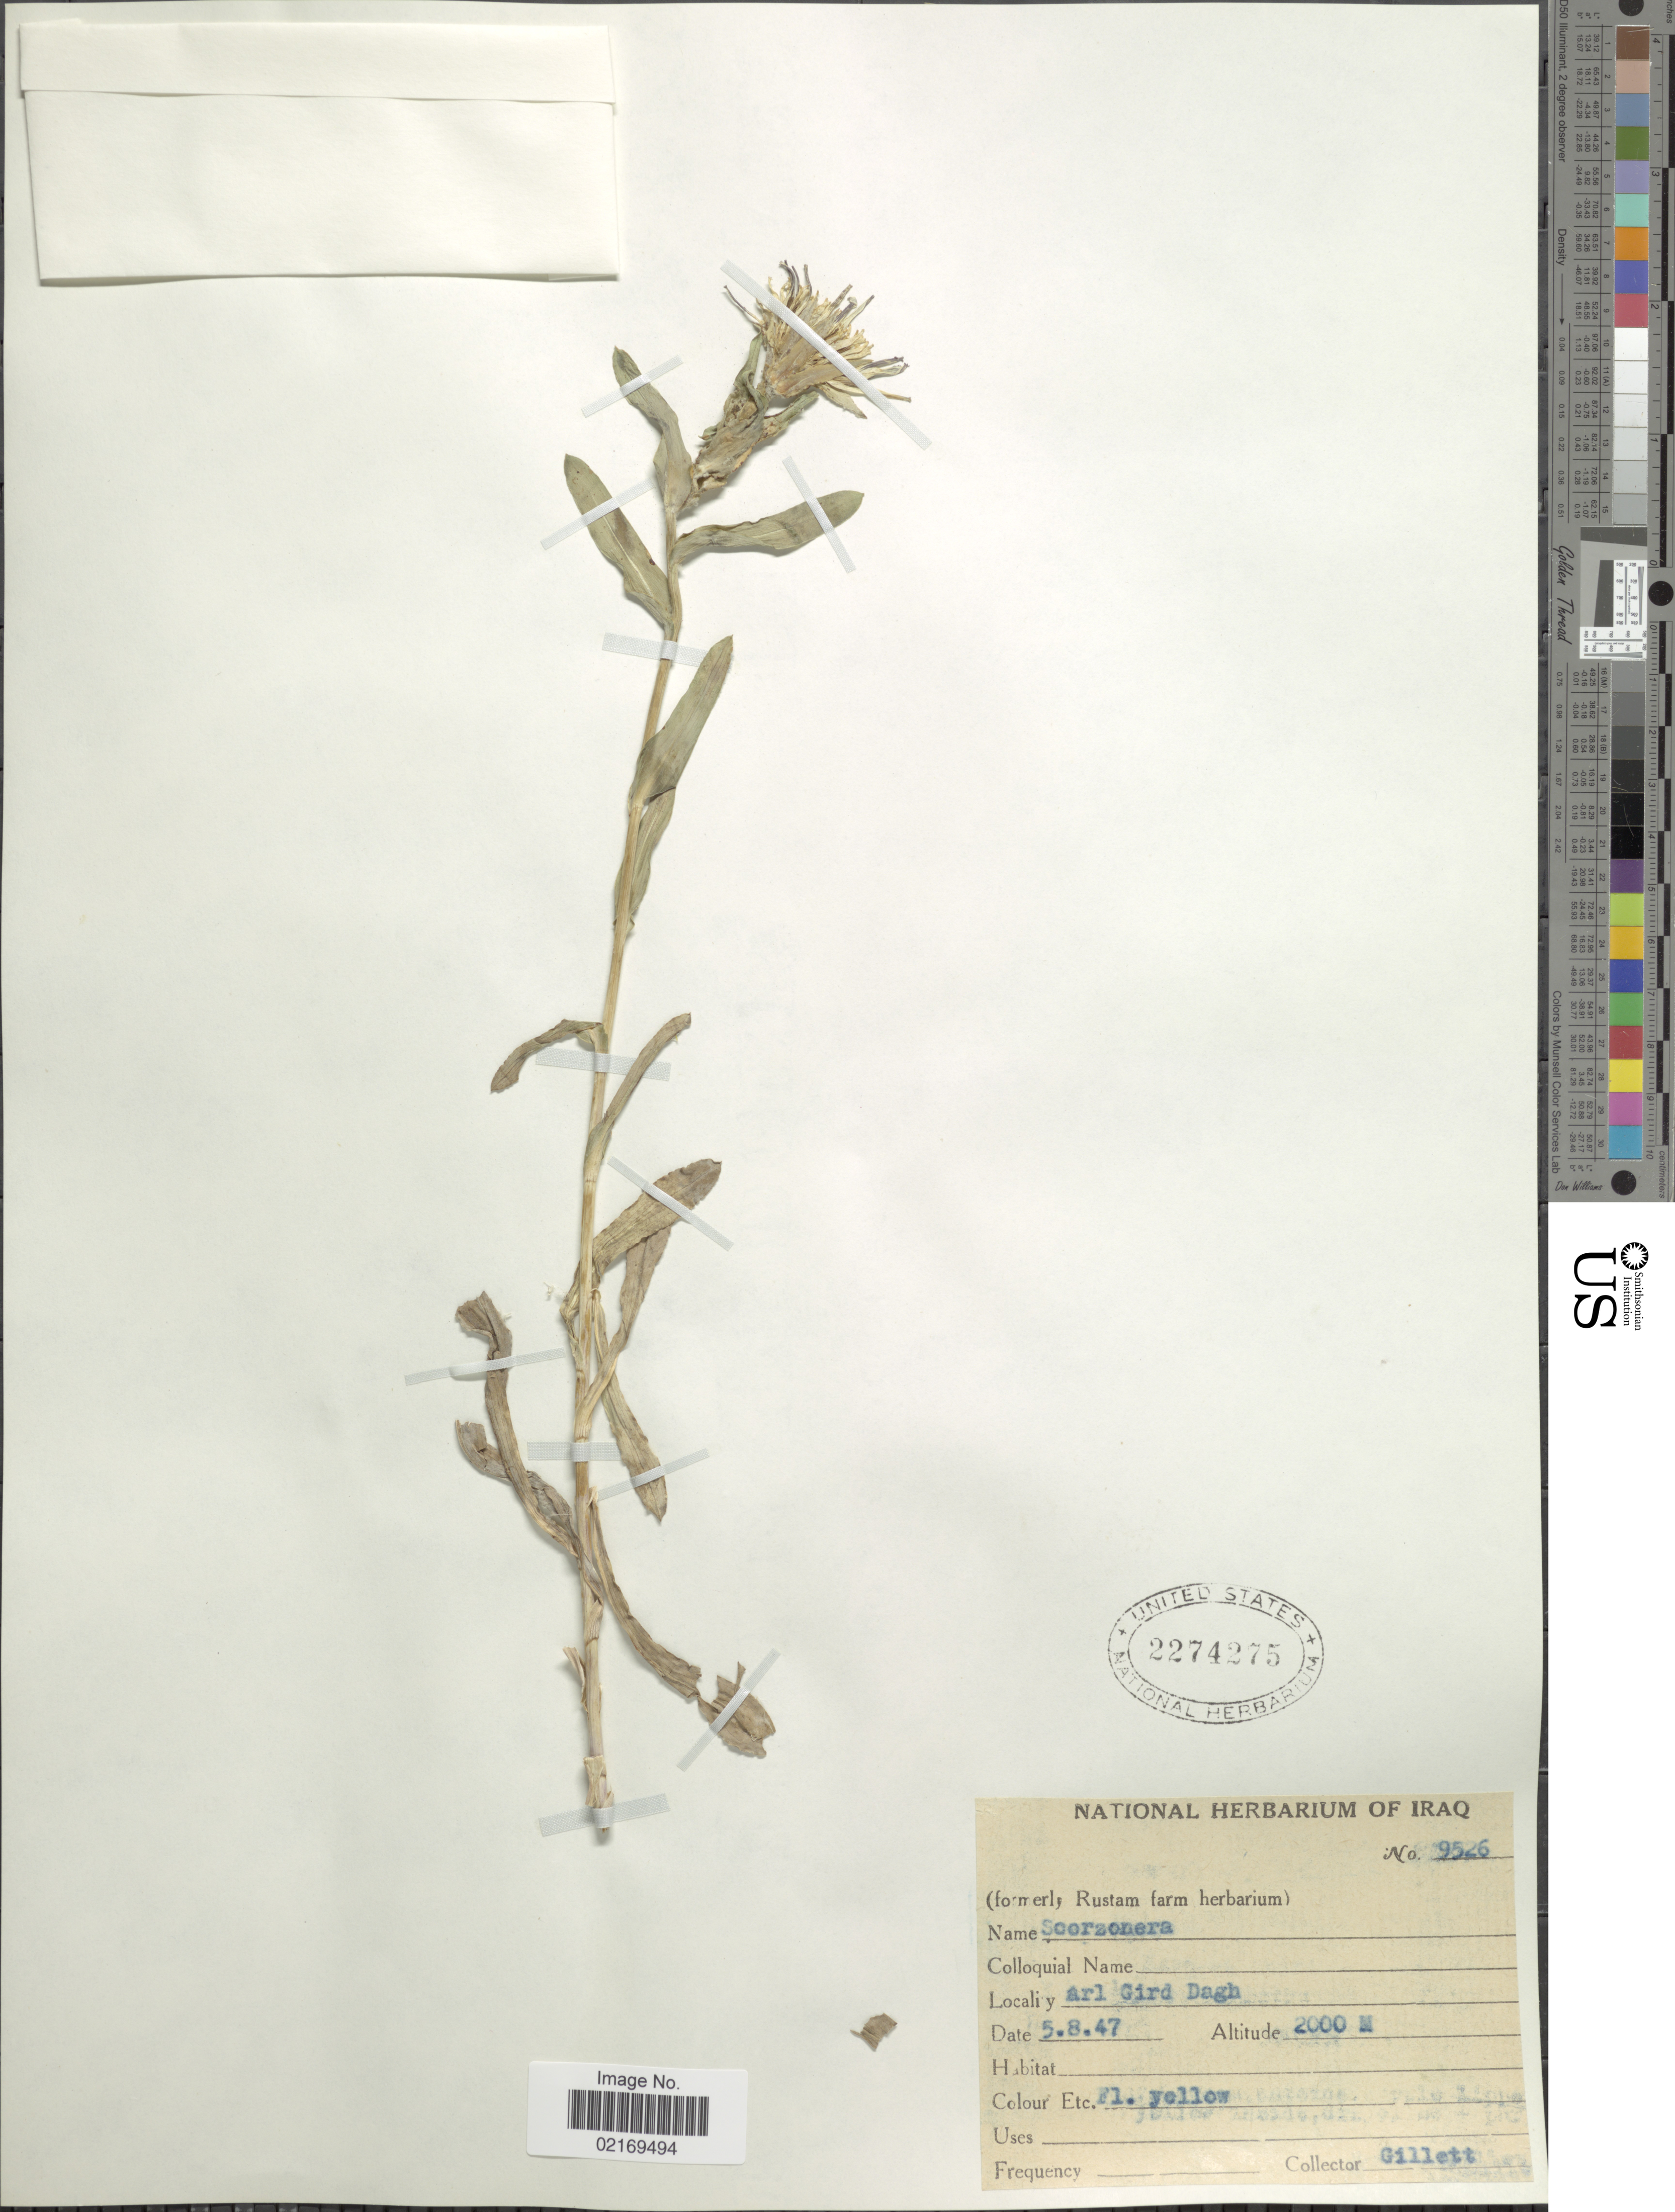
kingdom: Plantae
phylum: Tracheophyta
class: Magnoliopsida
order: Asterales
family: Asteraceae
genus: Scorzonera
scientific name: Scorzonera sp.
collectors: Gillett, --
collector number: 9526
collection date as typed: Transcribed d/m/y: 5/8/47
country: Iraq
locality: Arl Gird Dagh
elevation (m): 2000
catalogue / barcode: US 2274275